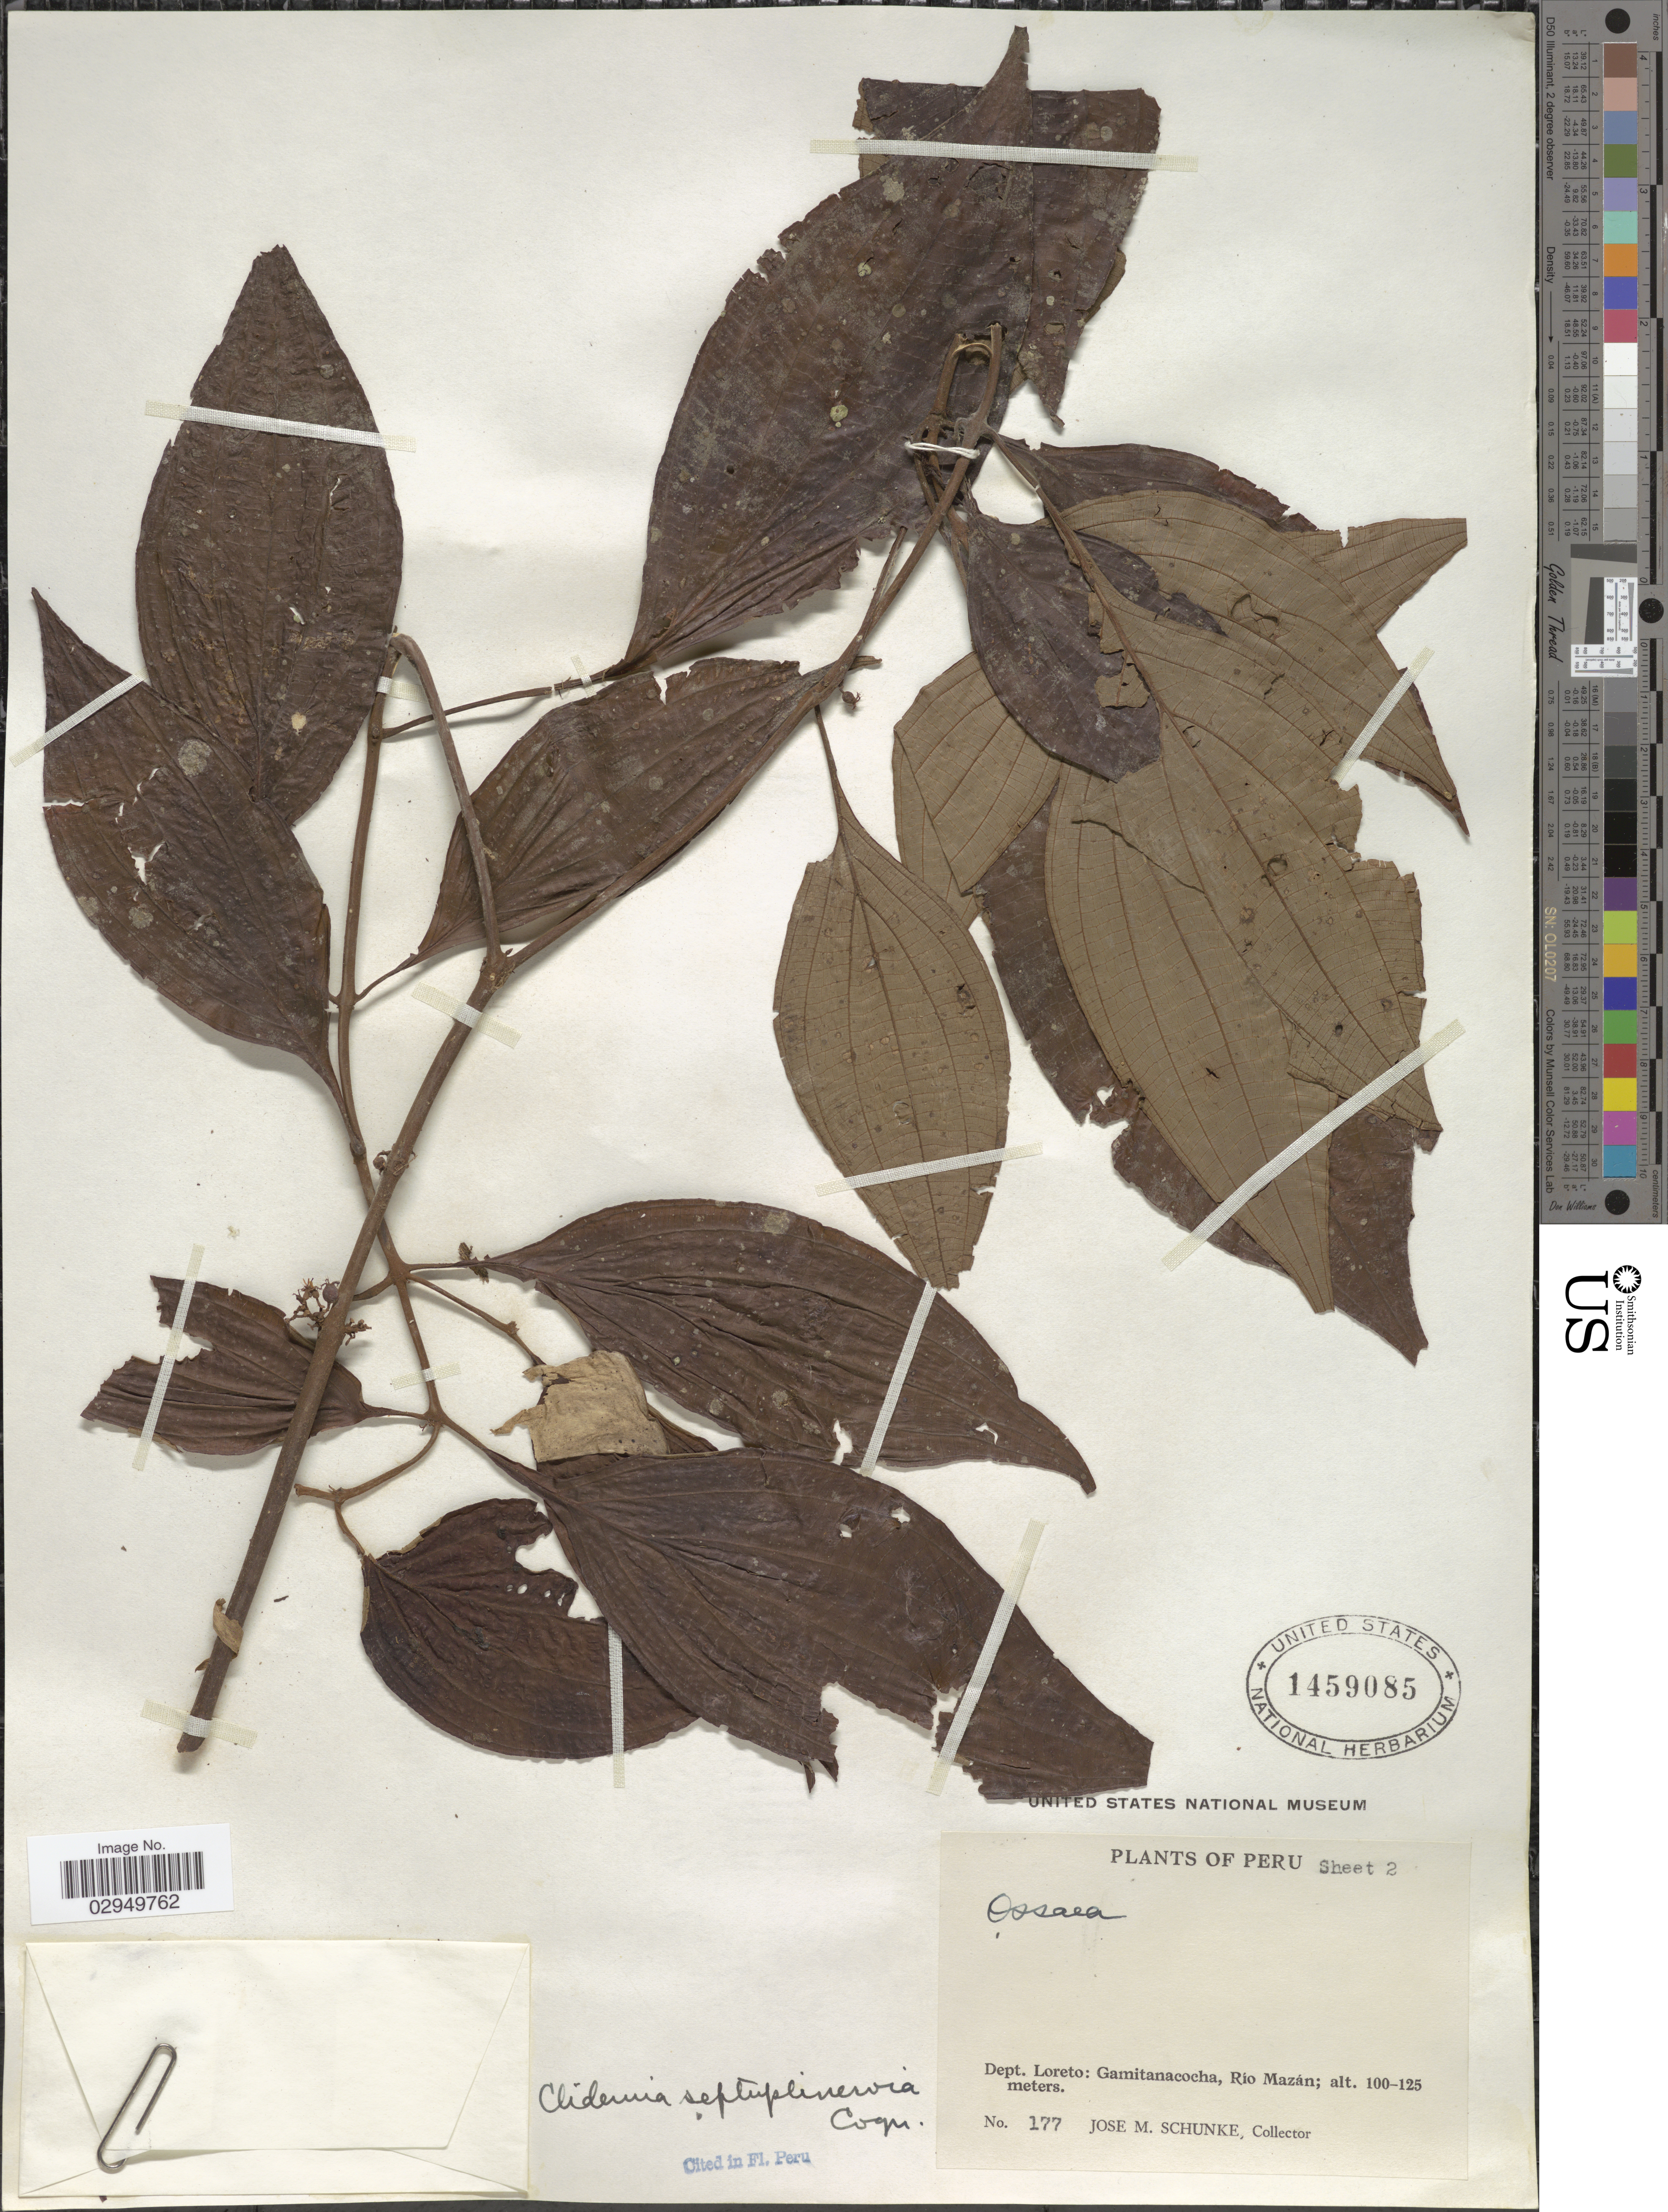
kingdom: Plantae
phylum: Tracheophyta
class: Magnoliopsida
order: Myrtales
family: Melastomataceae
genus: Clidemia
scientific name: Clidemia septuplinervia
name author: Cogn.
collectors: J. M. Schunke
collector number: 177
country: Peru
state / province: Loreto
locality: Dept. Loreto: Gamitanachocha, Río Mazán.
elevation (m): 100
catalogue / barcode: US 1459085